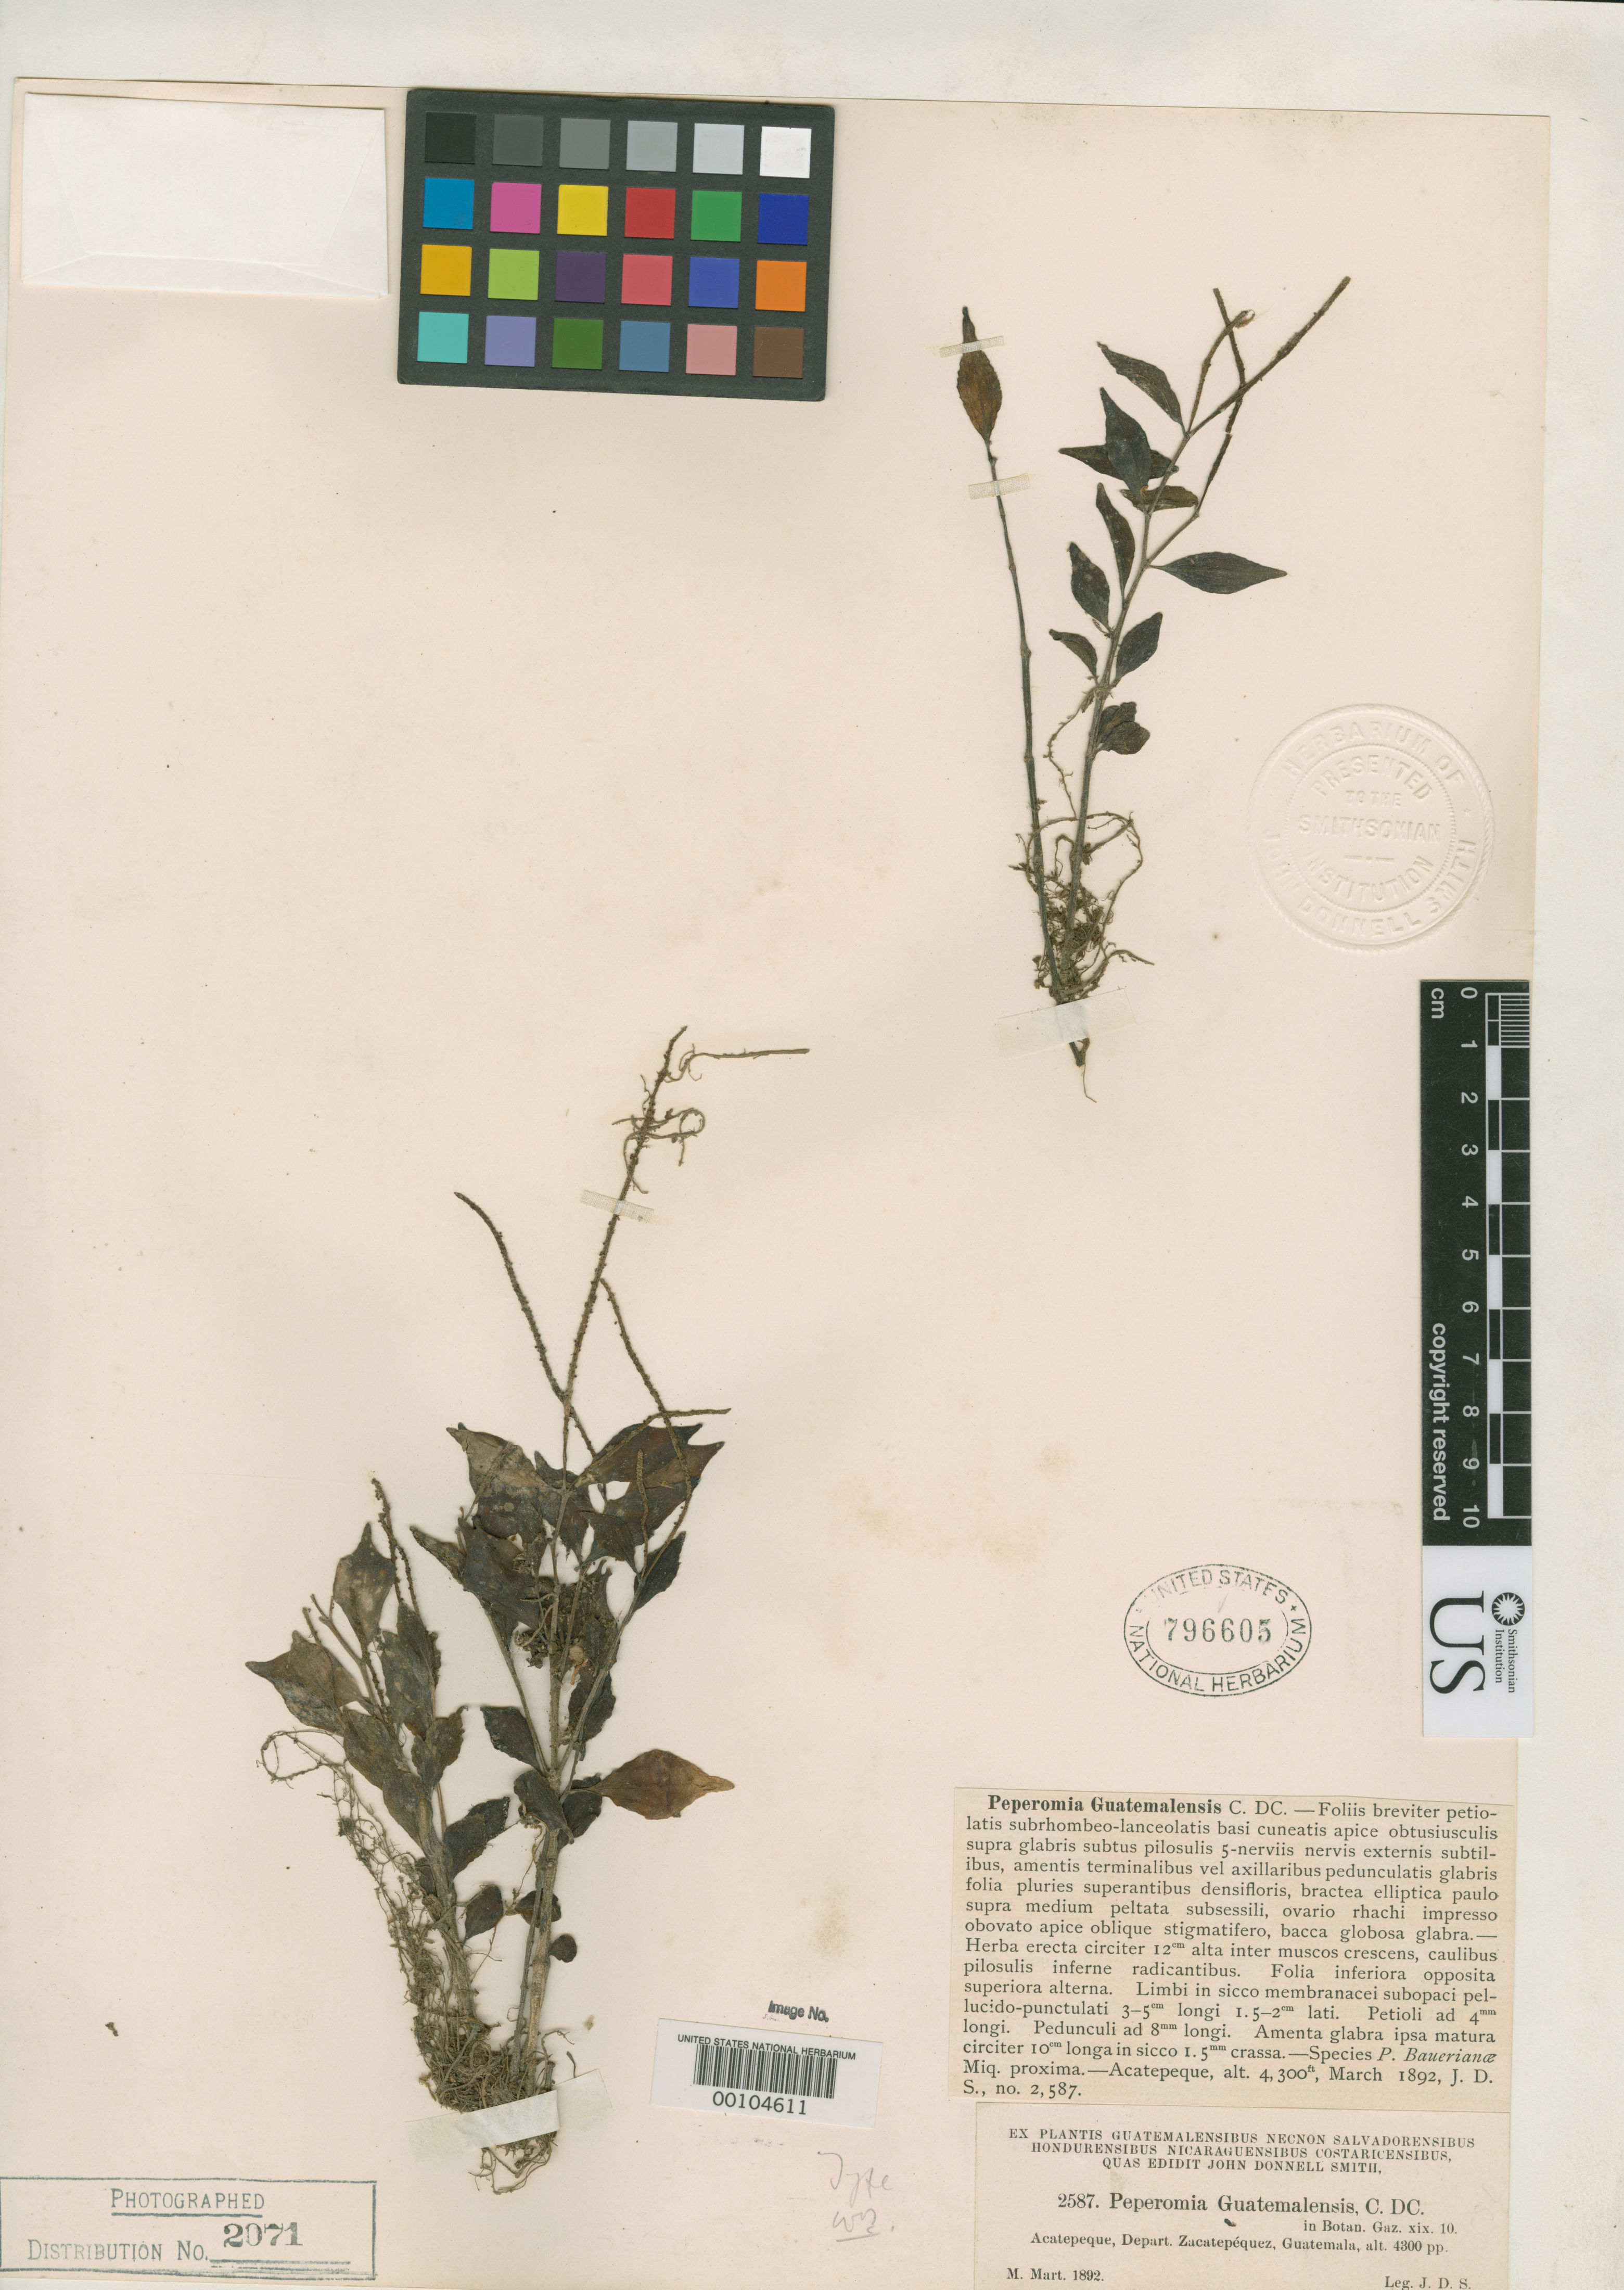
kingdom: Plantae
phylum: Tracheophyta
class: Magnoliopsida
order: Piperales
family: Piperaceae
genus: Peperomia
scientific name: Peperomia guatemalensis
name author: C. DC.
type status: Isotype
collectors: J. Donnell Smith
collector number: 2587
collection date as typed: Mar 1892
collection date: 1892-03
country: Guatemala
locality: Acatepeque.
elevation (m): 1311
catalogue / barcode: US 796605